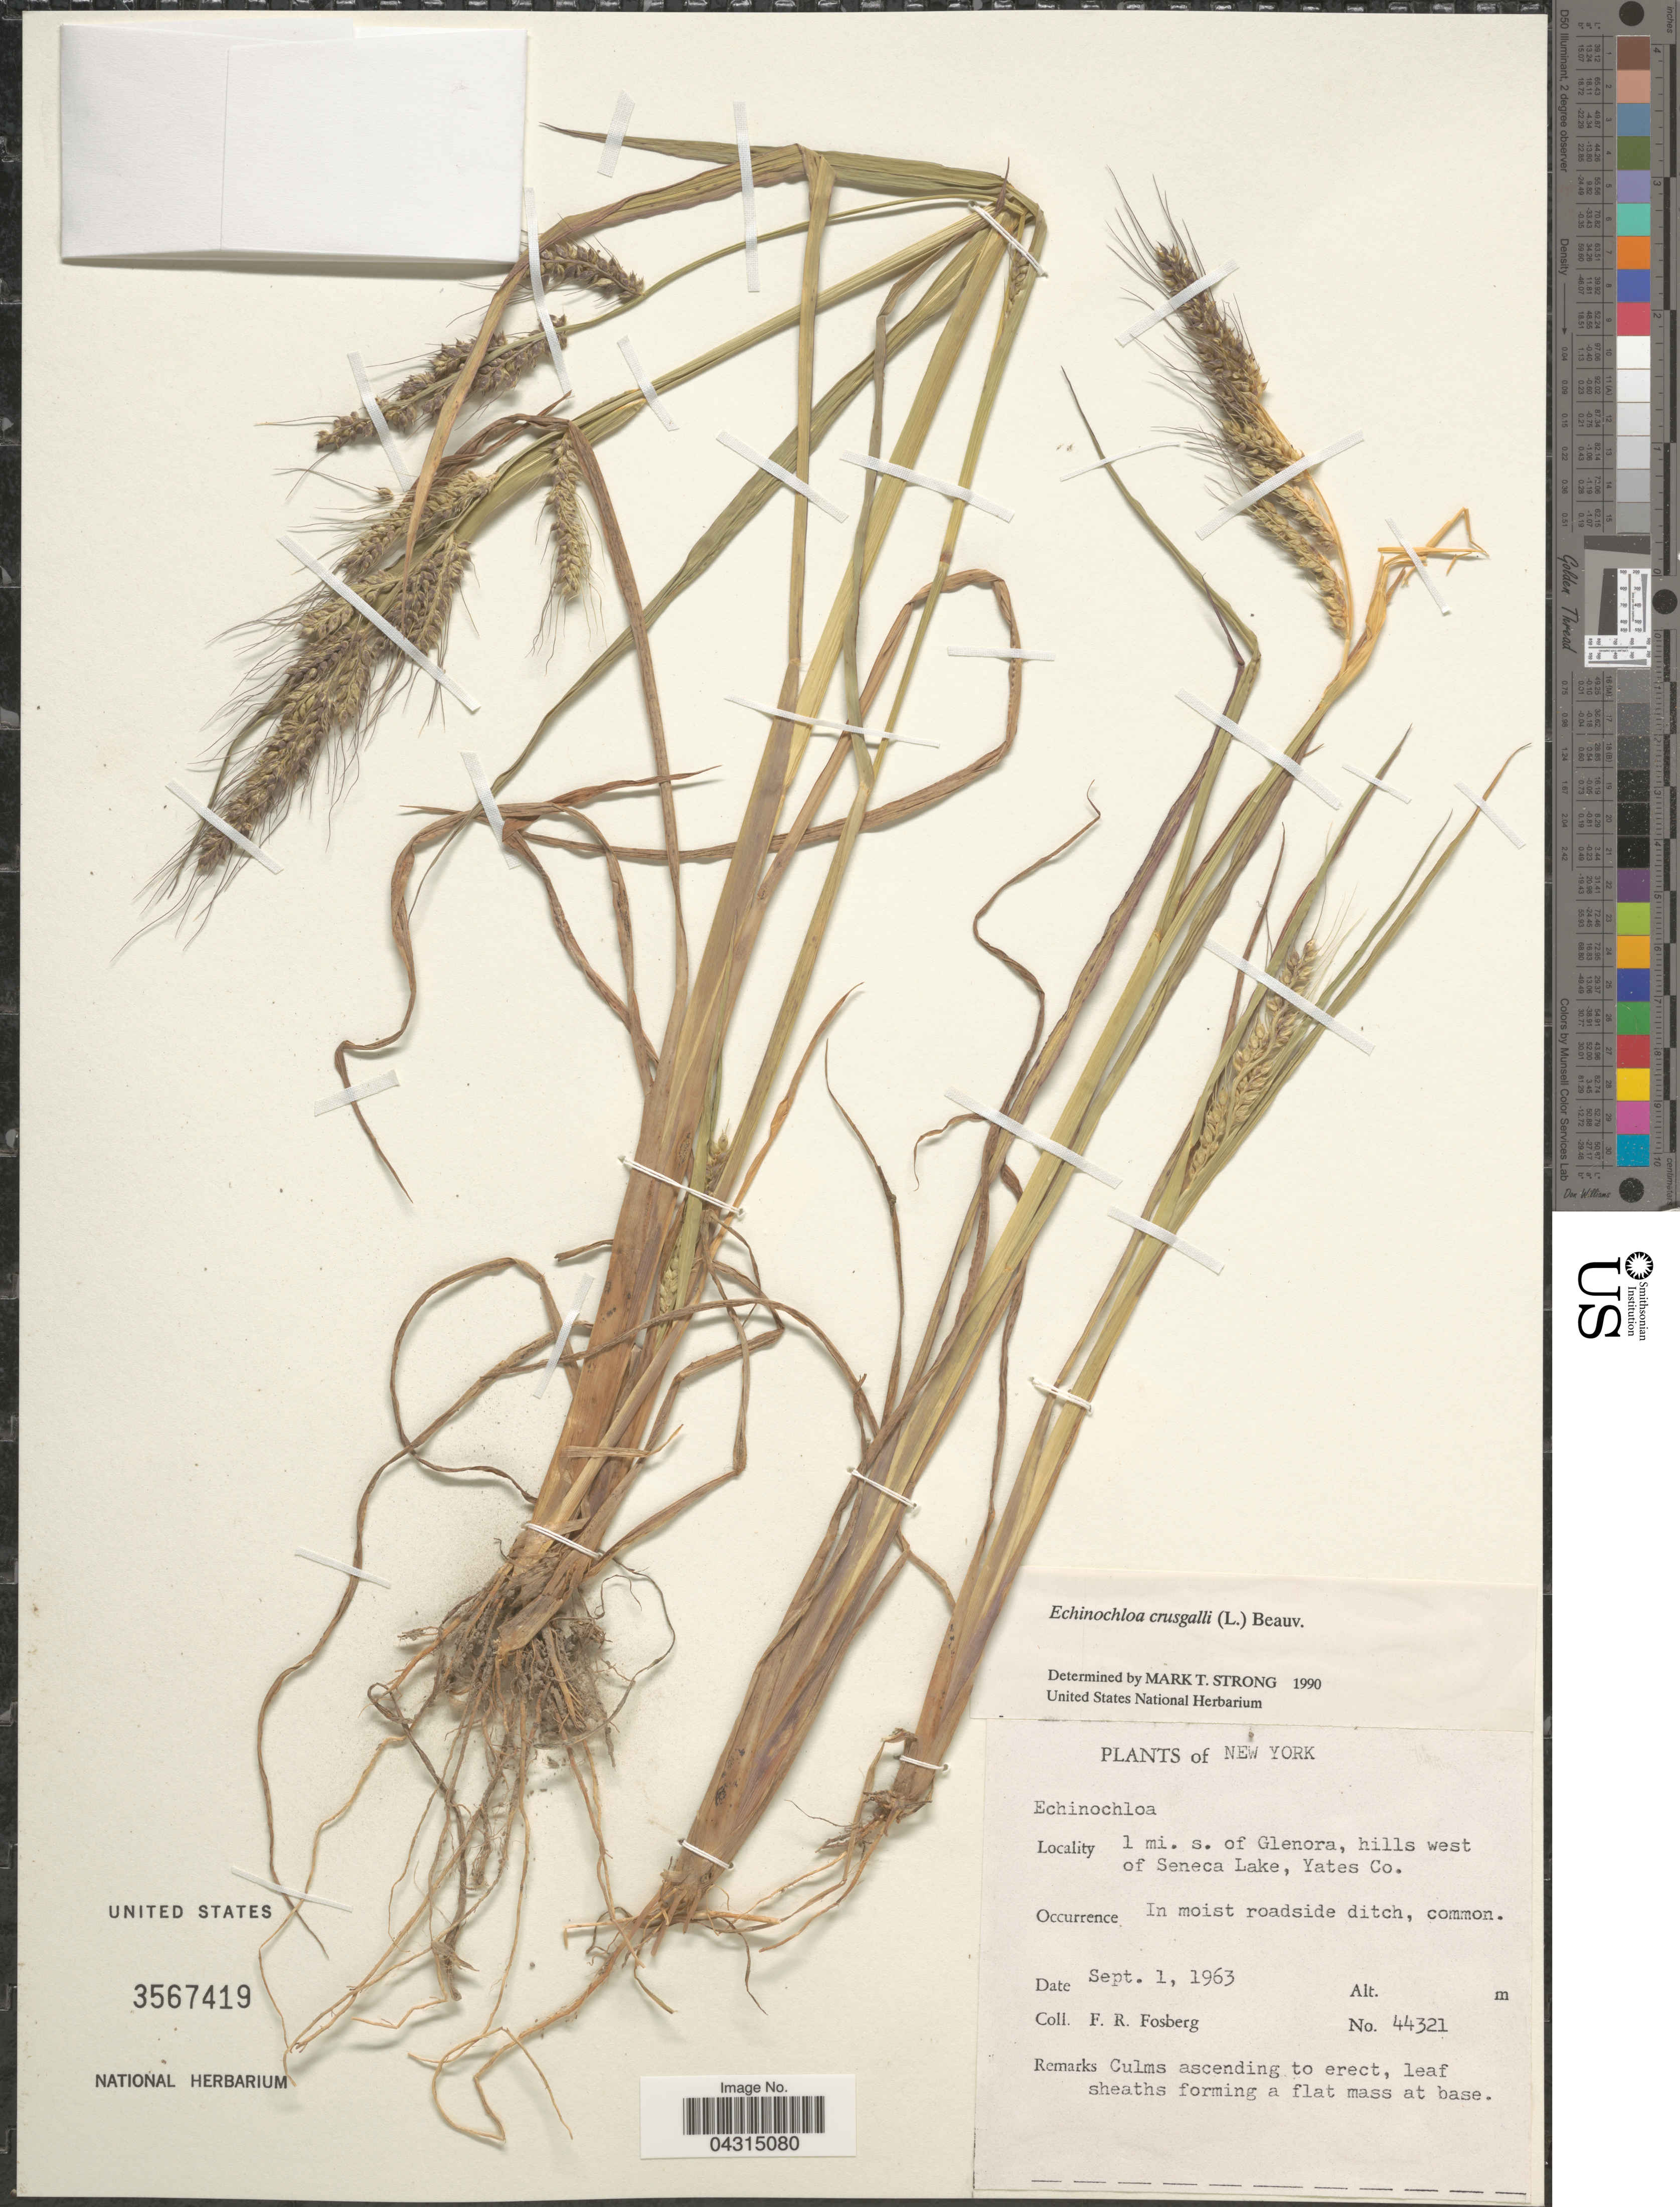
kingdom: Plantae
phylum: Tracheophyta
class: Liliopsida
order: Poales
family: Poaceae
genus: Echinochloa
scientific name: Echinochloa colona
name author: (L.) Link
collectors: F. R. Fosberg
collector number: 44321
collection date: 1963-09-01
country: United States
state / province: New York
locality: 1 mi. s. of Glenora, hills west of Seneca Lake, Yates Co.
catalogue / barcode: US 3567419